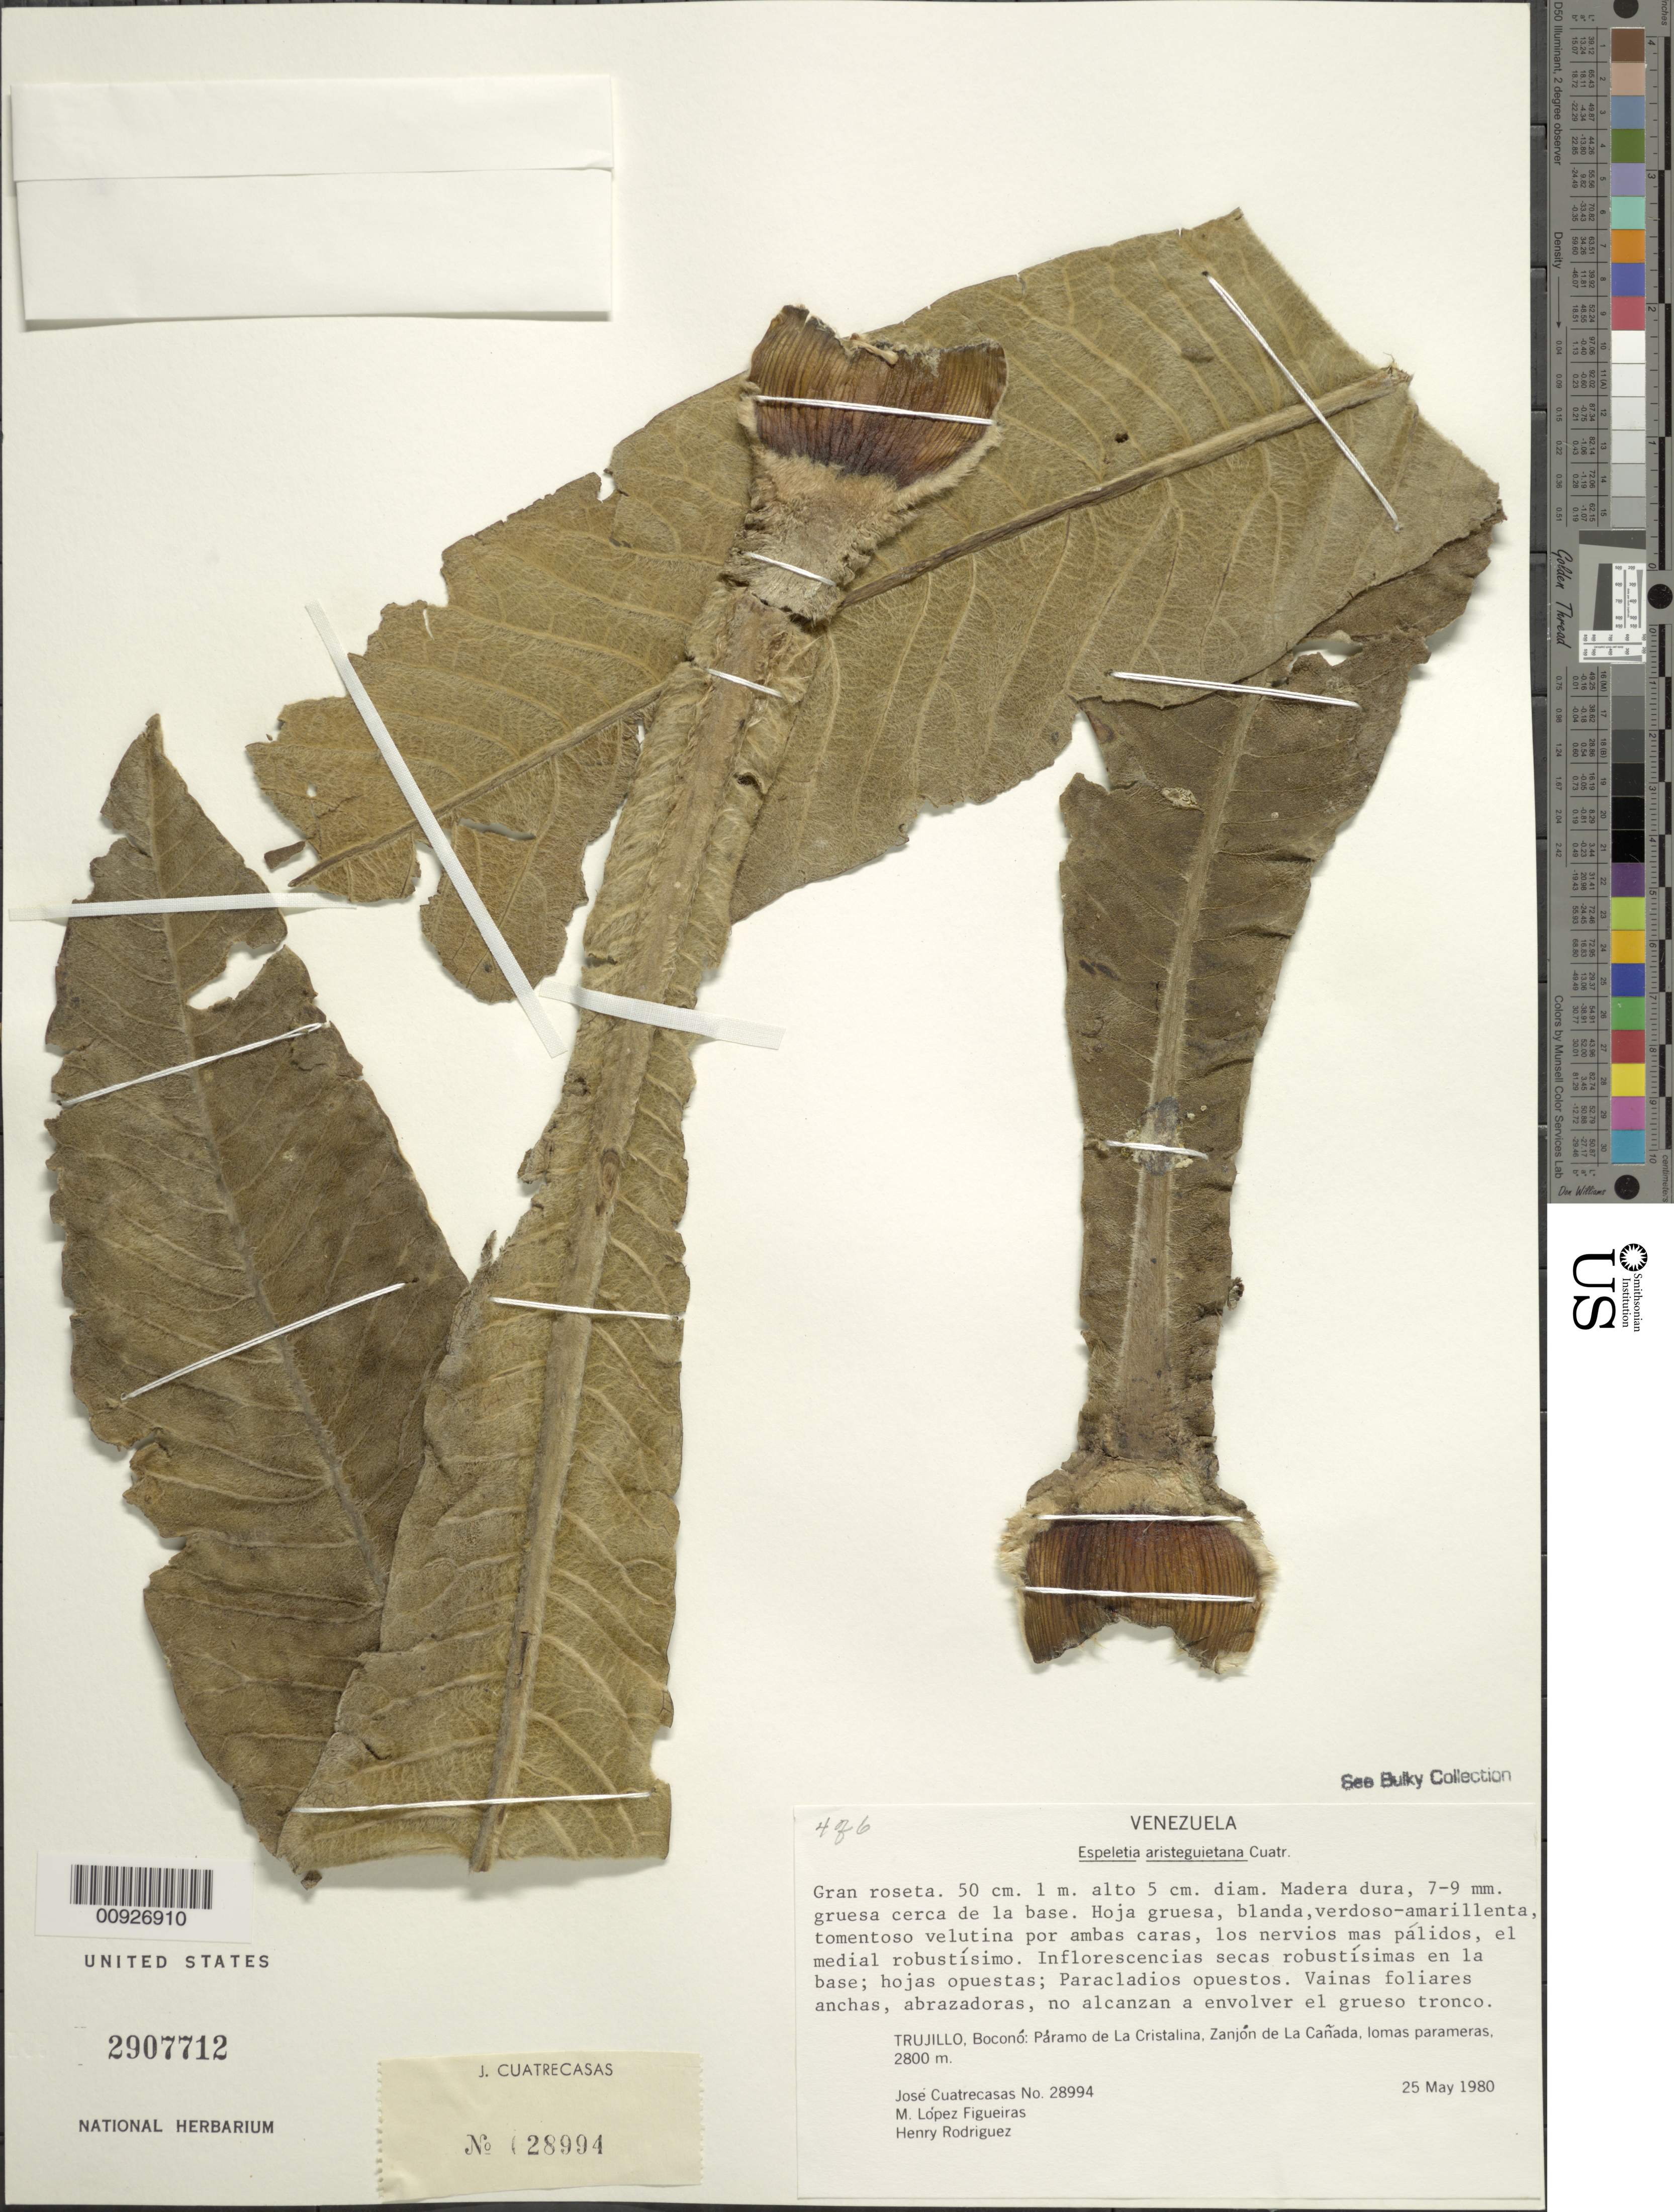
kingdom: Plantae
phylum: Tracheophyta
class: Magnoliopsida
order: Asterales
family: Asteraceae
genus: Espeletia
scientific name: Espeletia aristeguietana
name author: Cuatrec.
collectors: J. Cuatrecasas & M. López Figueiras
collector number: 28994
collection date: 1980-05-25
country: Venezuela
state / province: Trujillo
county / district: D. Boconó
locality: P. de la Cristalina. Zanjón de la Cañada.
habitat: Lomas parameras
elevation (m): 2800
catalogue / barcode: US 2907712